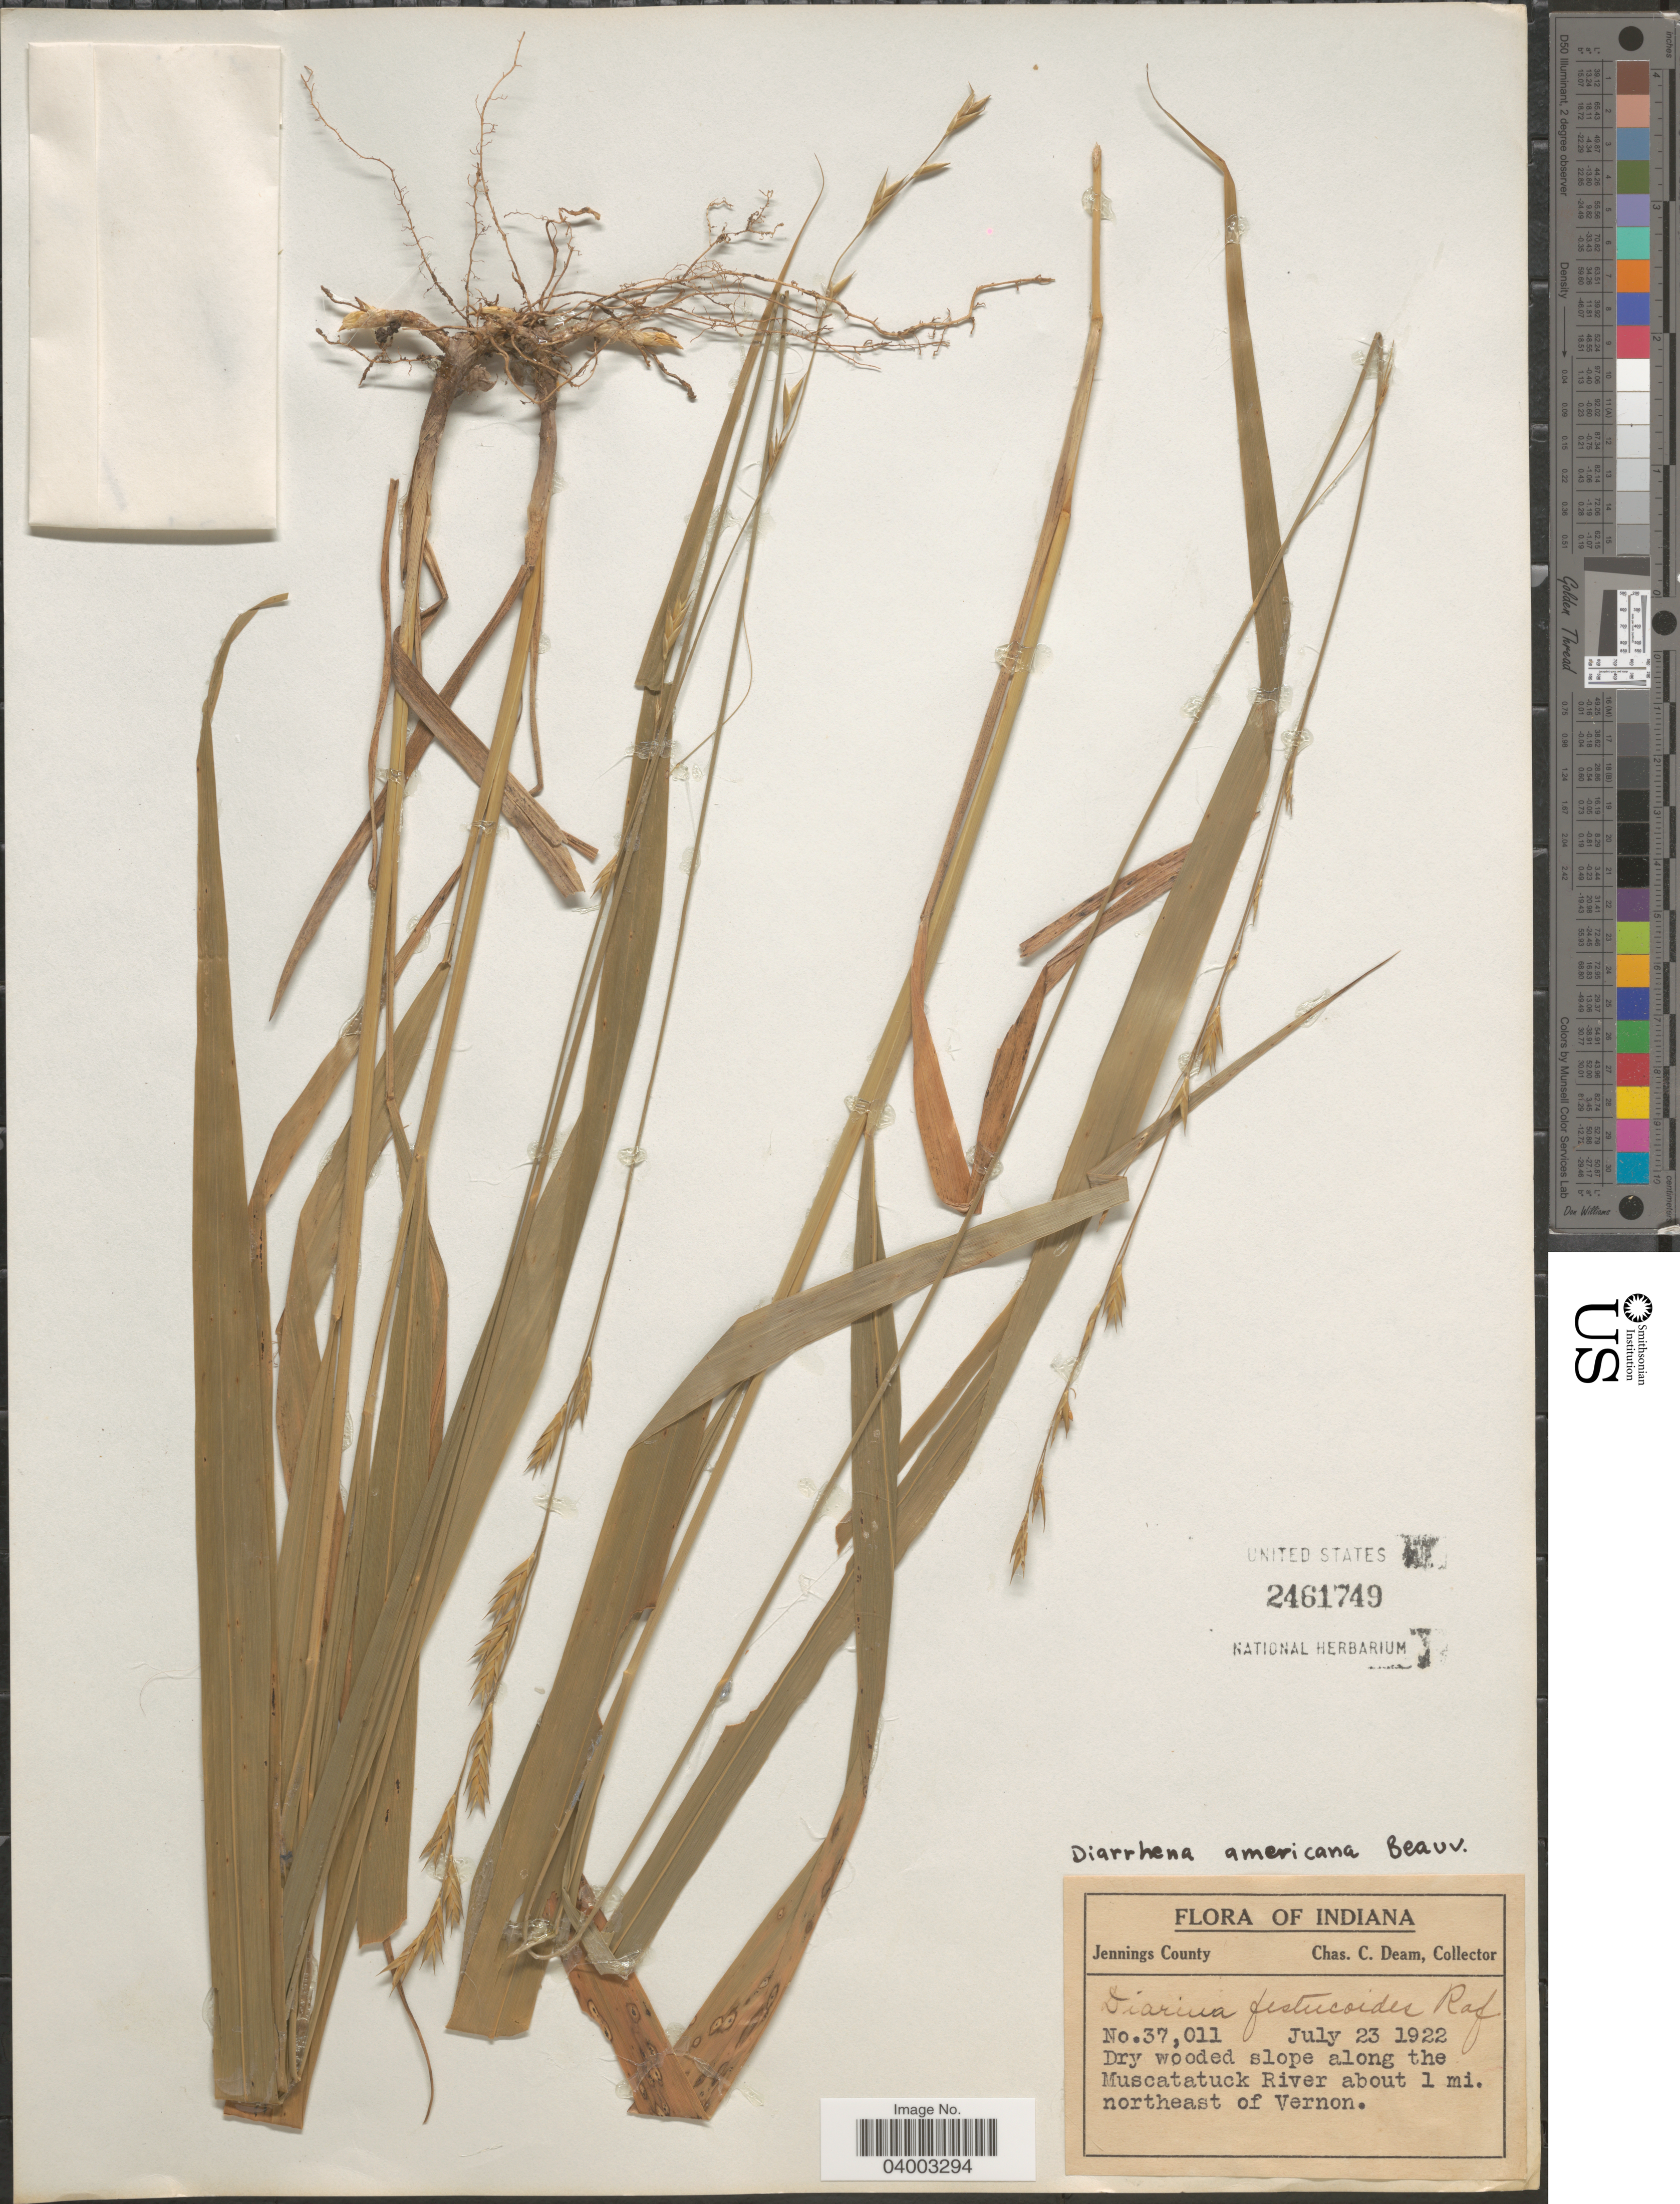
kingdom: Plantae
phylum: Tracheophyta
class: Liliopsida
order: Poales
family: Poaceae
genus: Diarrhena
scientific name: Diarrhena americana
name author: P. Beauv.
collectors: C. C. Deam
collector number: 37011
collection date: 1922-07-23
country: United States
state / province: Indiana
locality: Jennings County. Dry wooded slope along the Muscatatuck River about 1 mi. northeast of Vernon.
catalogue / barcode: US 2461749